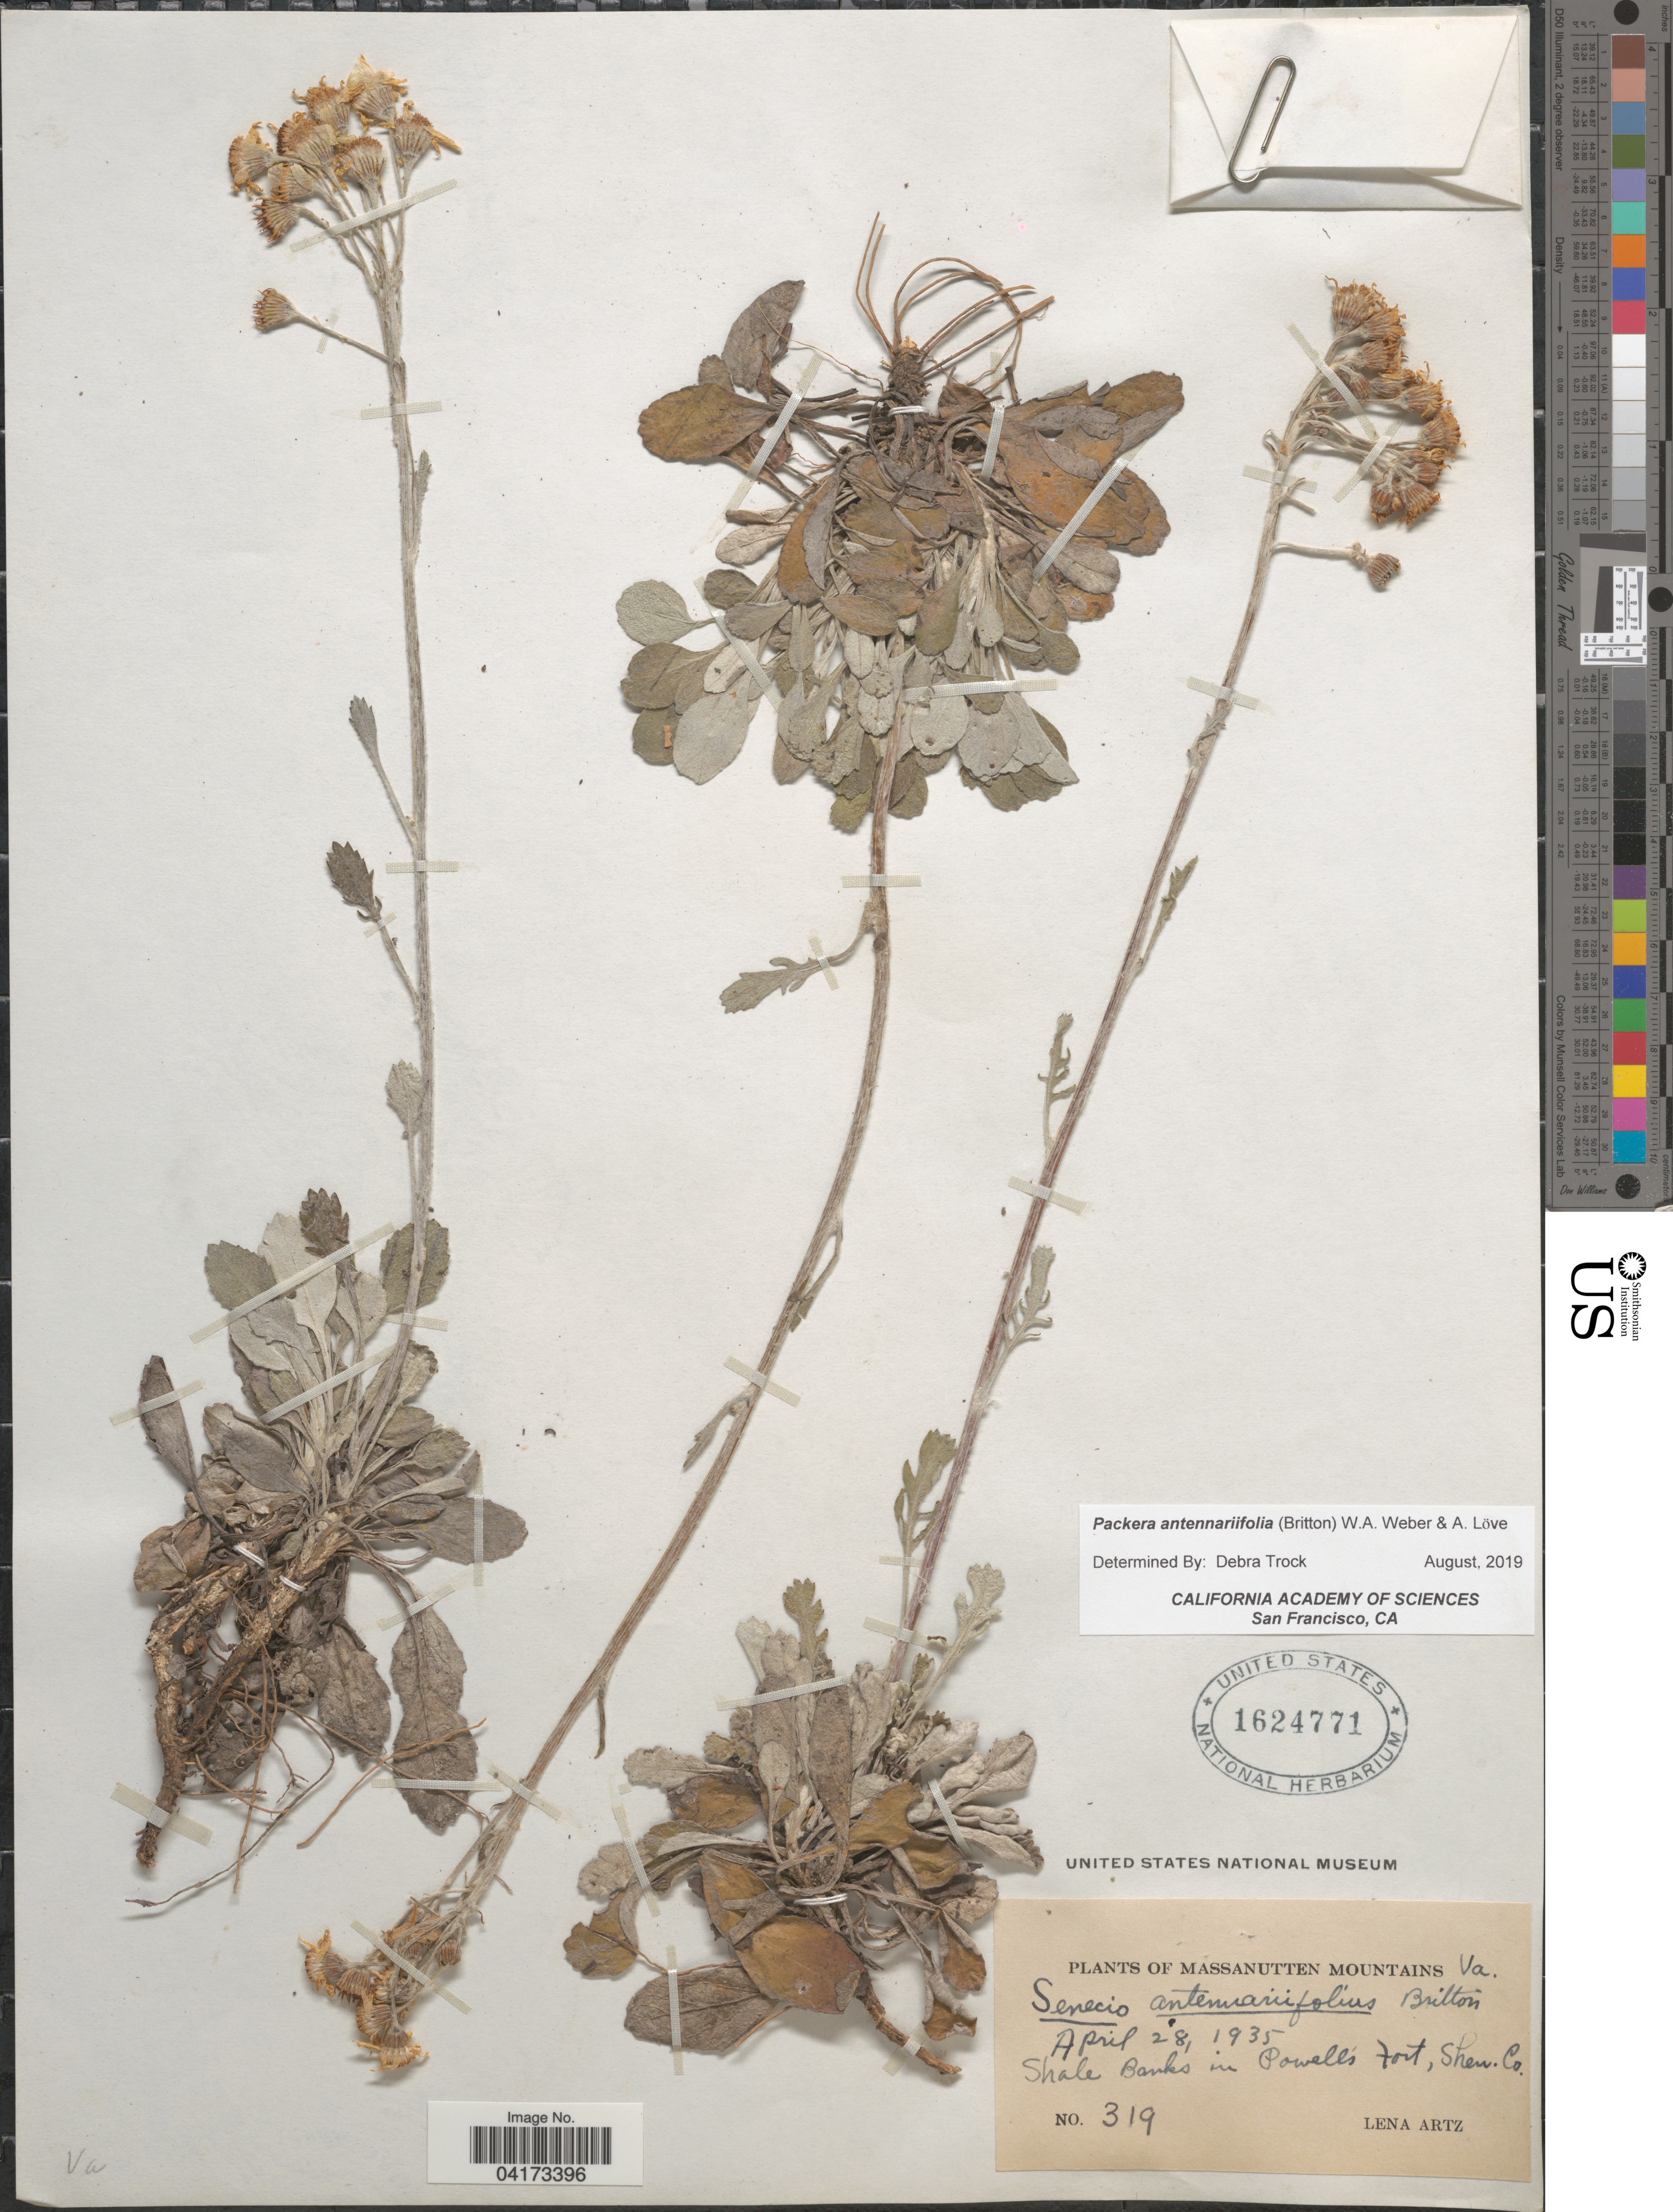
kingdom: Plantae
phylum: Tracheophyta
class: Magnoliopsida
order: Asterales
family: Asteraceae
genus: Packera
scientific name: Packera antennariifolia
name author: (Britton) W.A. Weber & Á. Löve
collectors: L. Artz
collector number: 319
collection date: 1935-04-28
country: United States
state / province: Virginia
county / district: Shenandoah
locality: Massanutten Mountains. Shale Banks in Powell's Fort, Shen. Co.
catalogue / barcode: US 1624771